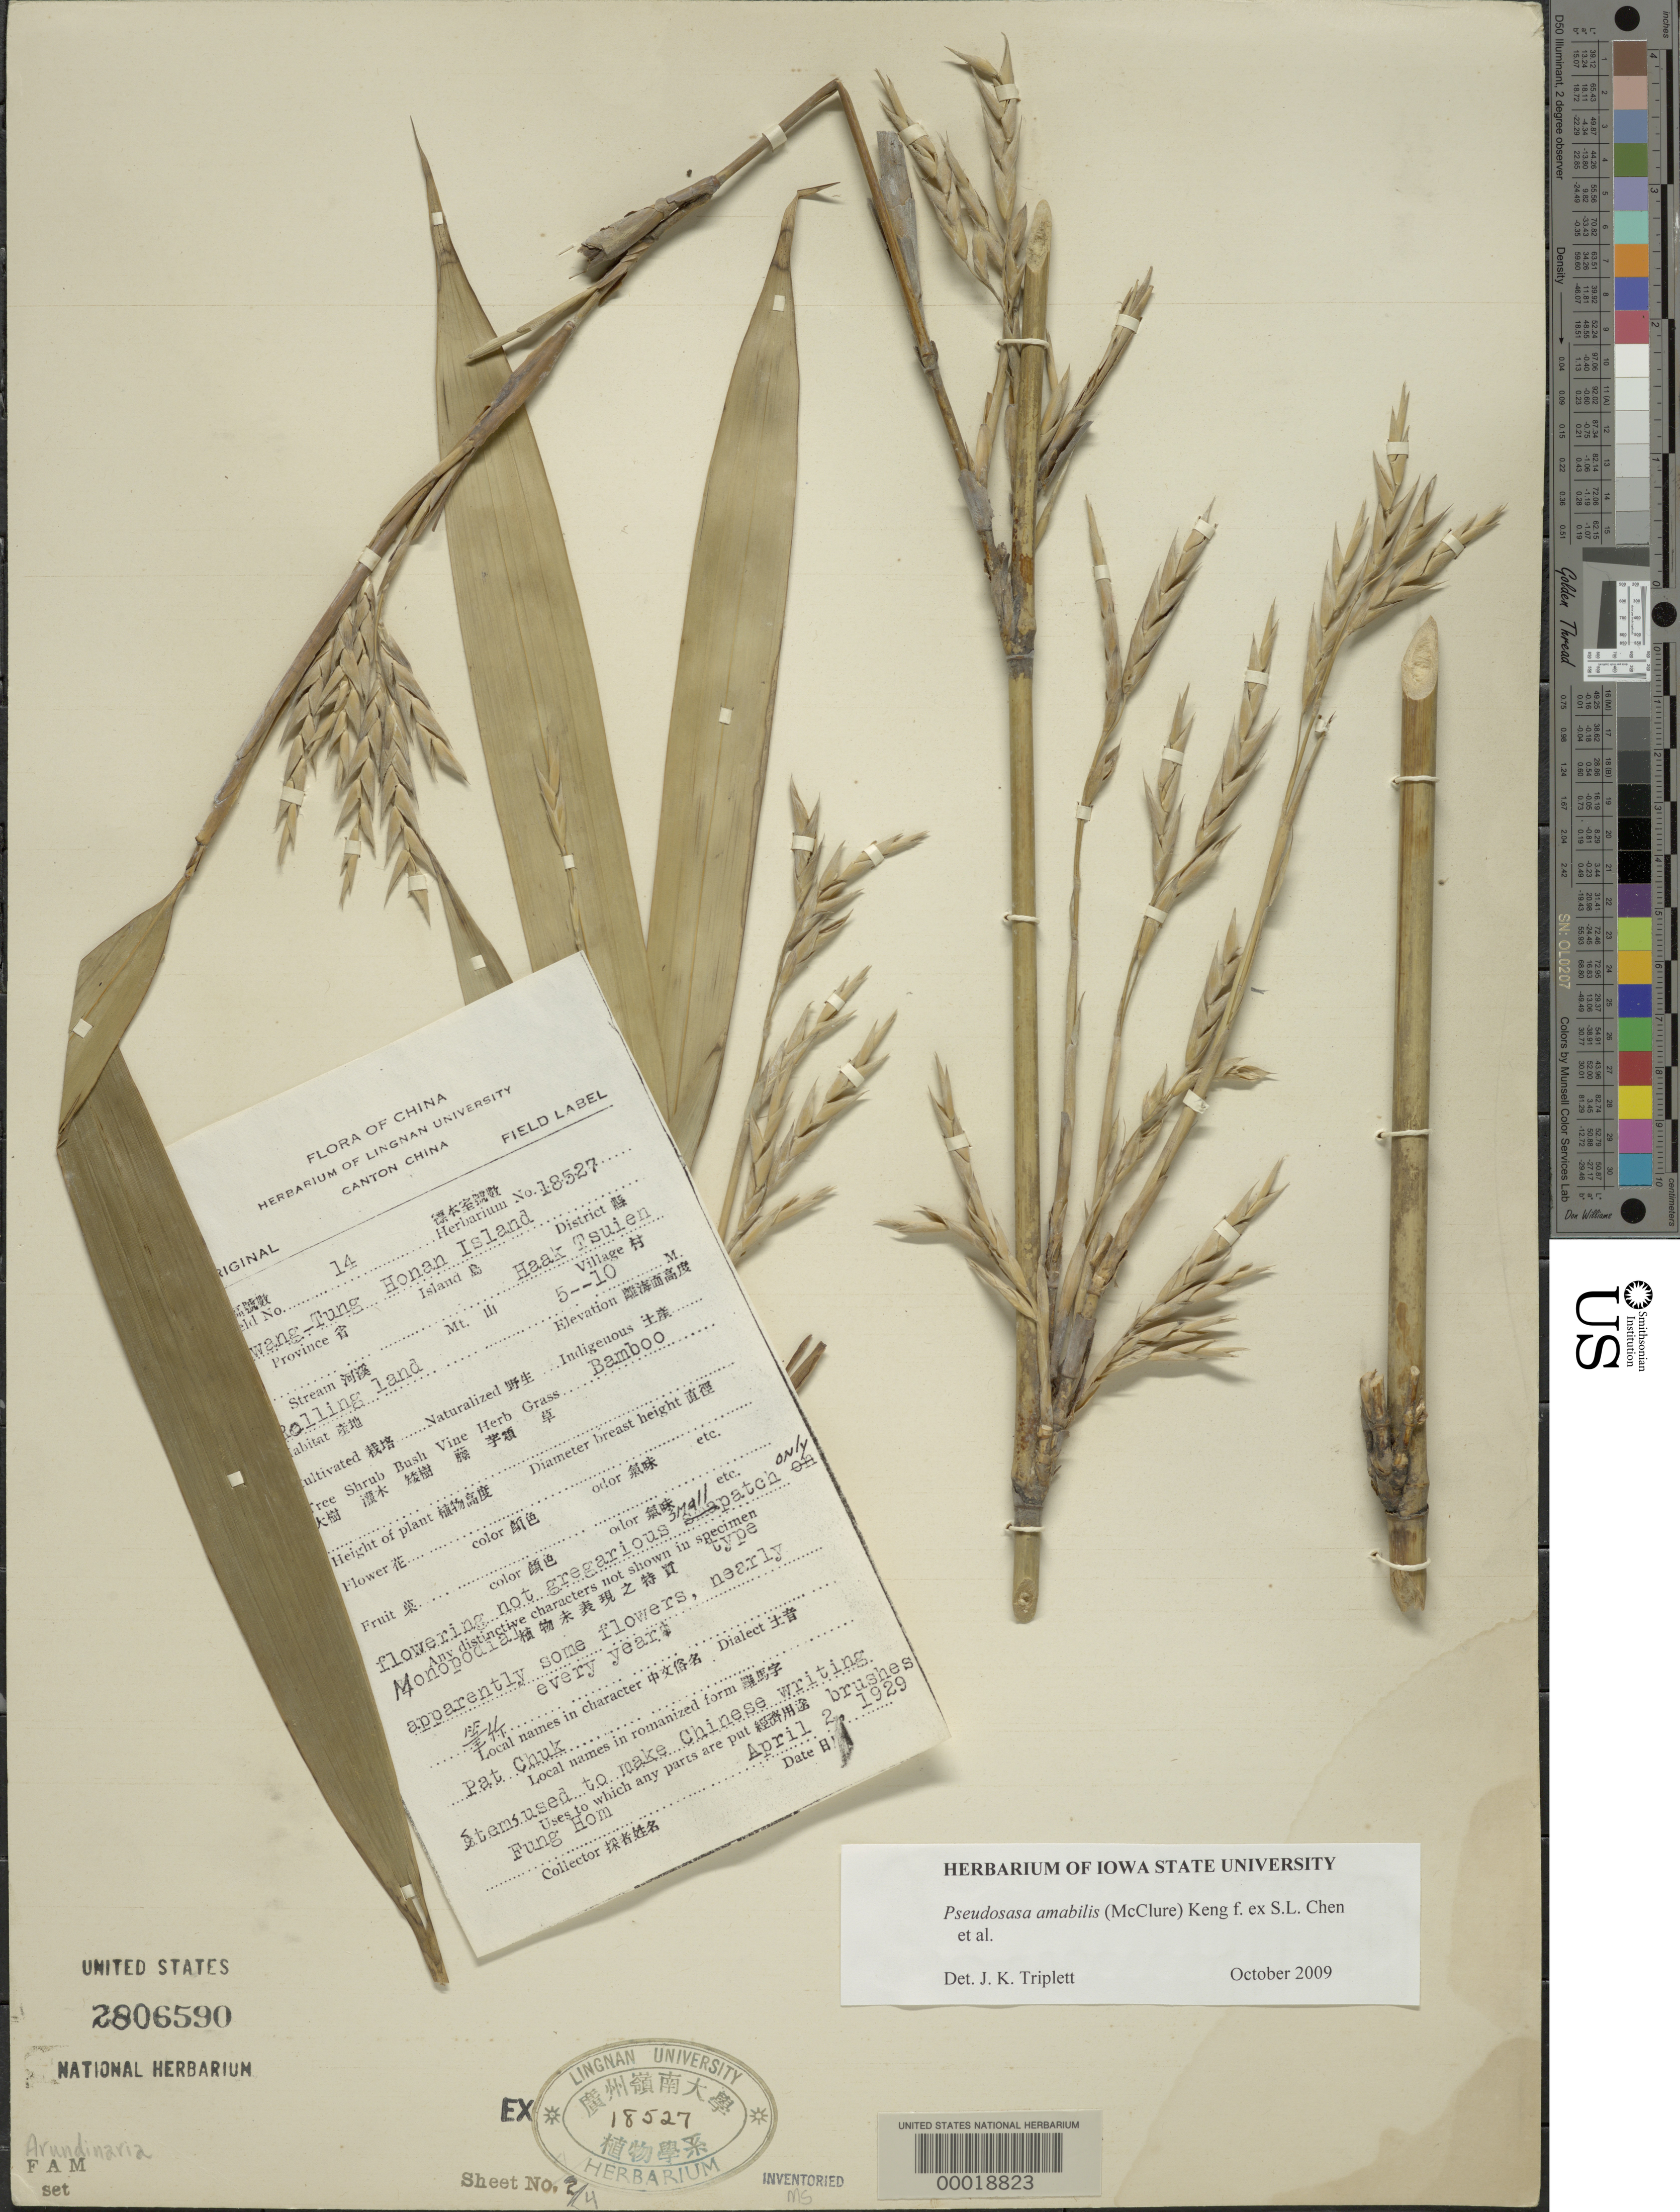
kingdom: Plantae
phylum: Tracheophyta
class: Liliopsida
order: Poales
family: Poaceae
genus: Pseudosasa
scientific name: Pseudosasa amabilis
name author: (McClure) Keng f.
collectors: H. L. Fung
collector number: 14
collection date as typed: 2 Apr 1929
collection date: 1929-04-02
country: China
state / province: Guangdong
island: Honan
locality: Haak Tsuien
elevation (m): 5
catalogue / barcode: US 2806590